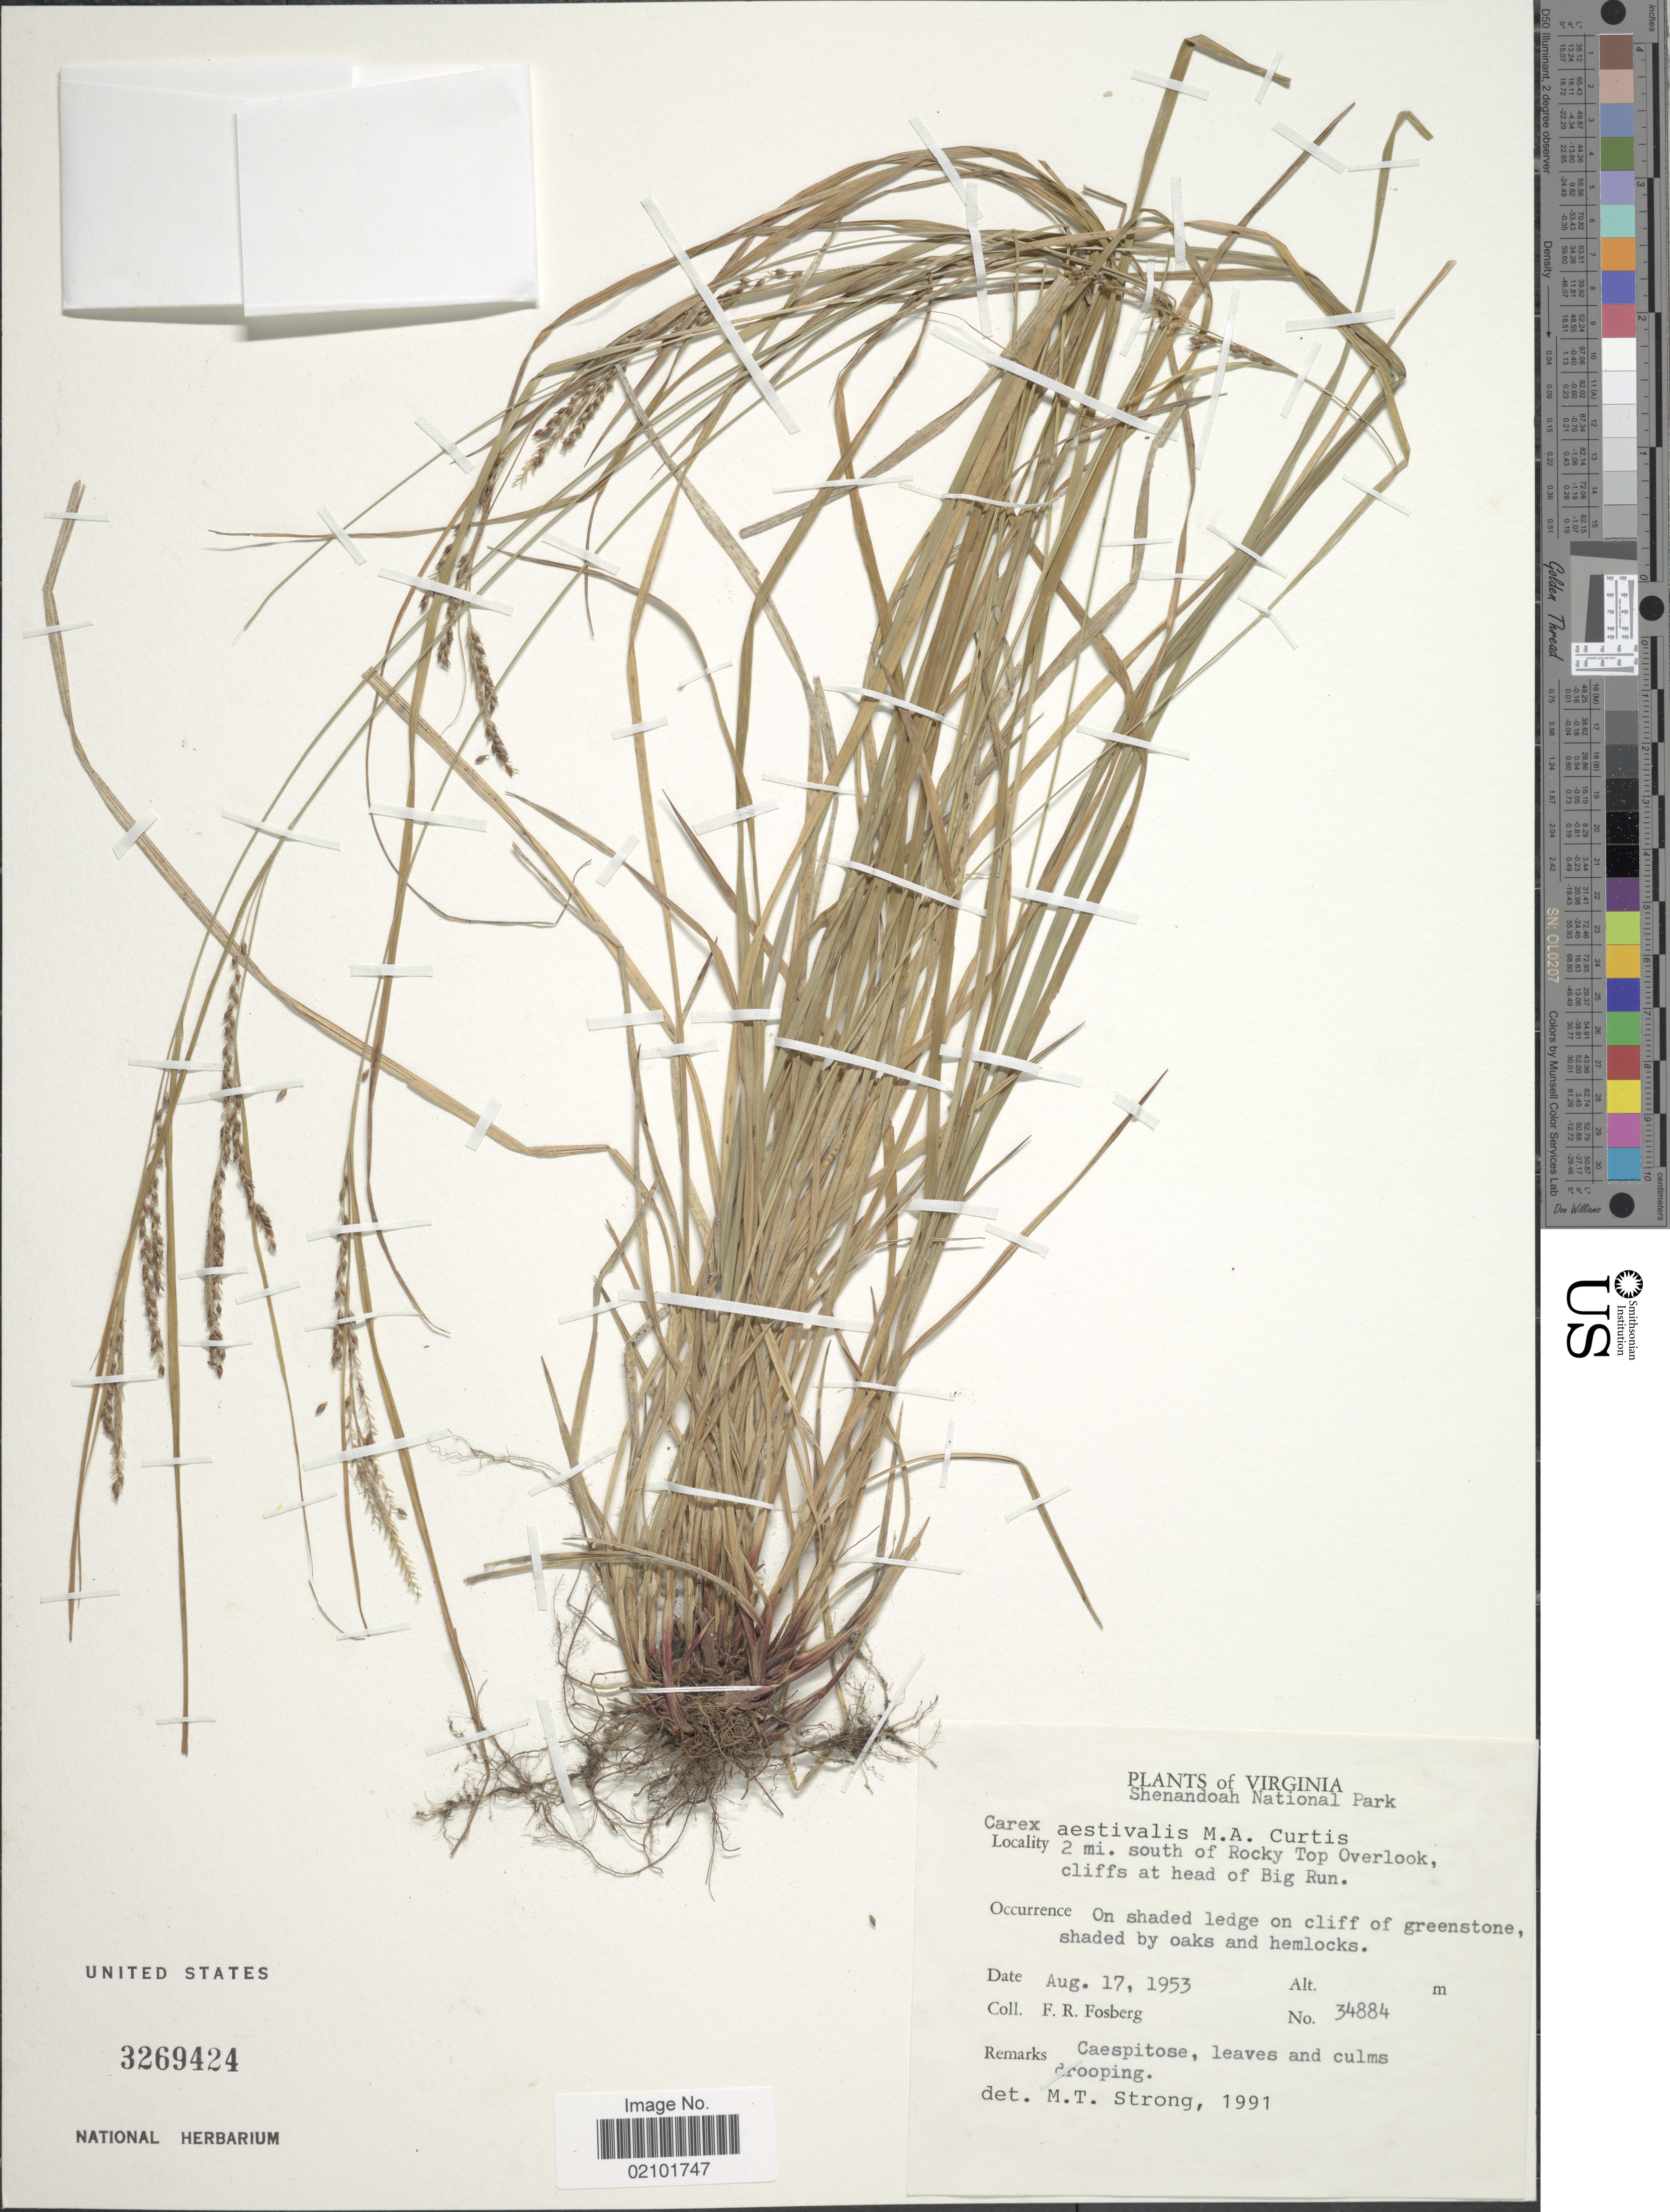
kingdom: Plantae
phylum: Tracheophyta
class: Liliopsida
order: Poales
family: Cyperaceae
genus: Carex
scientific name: Carex aestivalis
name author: M.A. Curtis ex A. Gray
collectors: F. R. Fosberg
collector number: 34884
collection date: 1953-08-17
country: United States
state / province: Virginia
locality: Shenandoah National Park. 2 mi. south of Rocky Top Overlook, cliffs at head of Big Run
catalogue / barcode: US 3269424